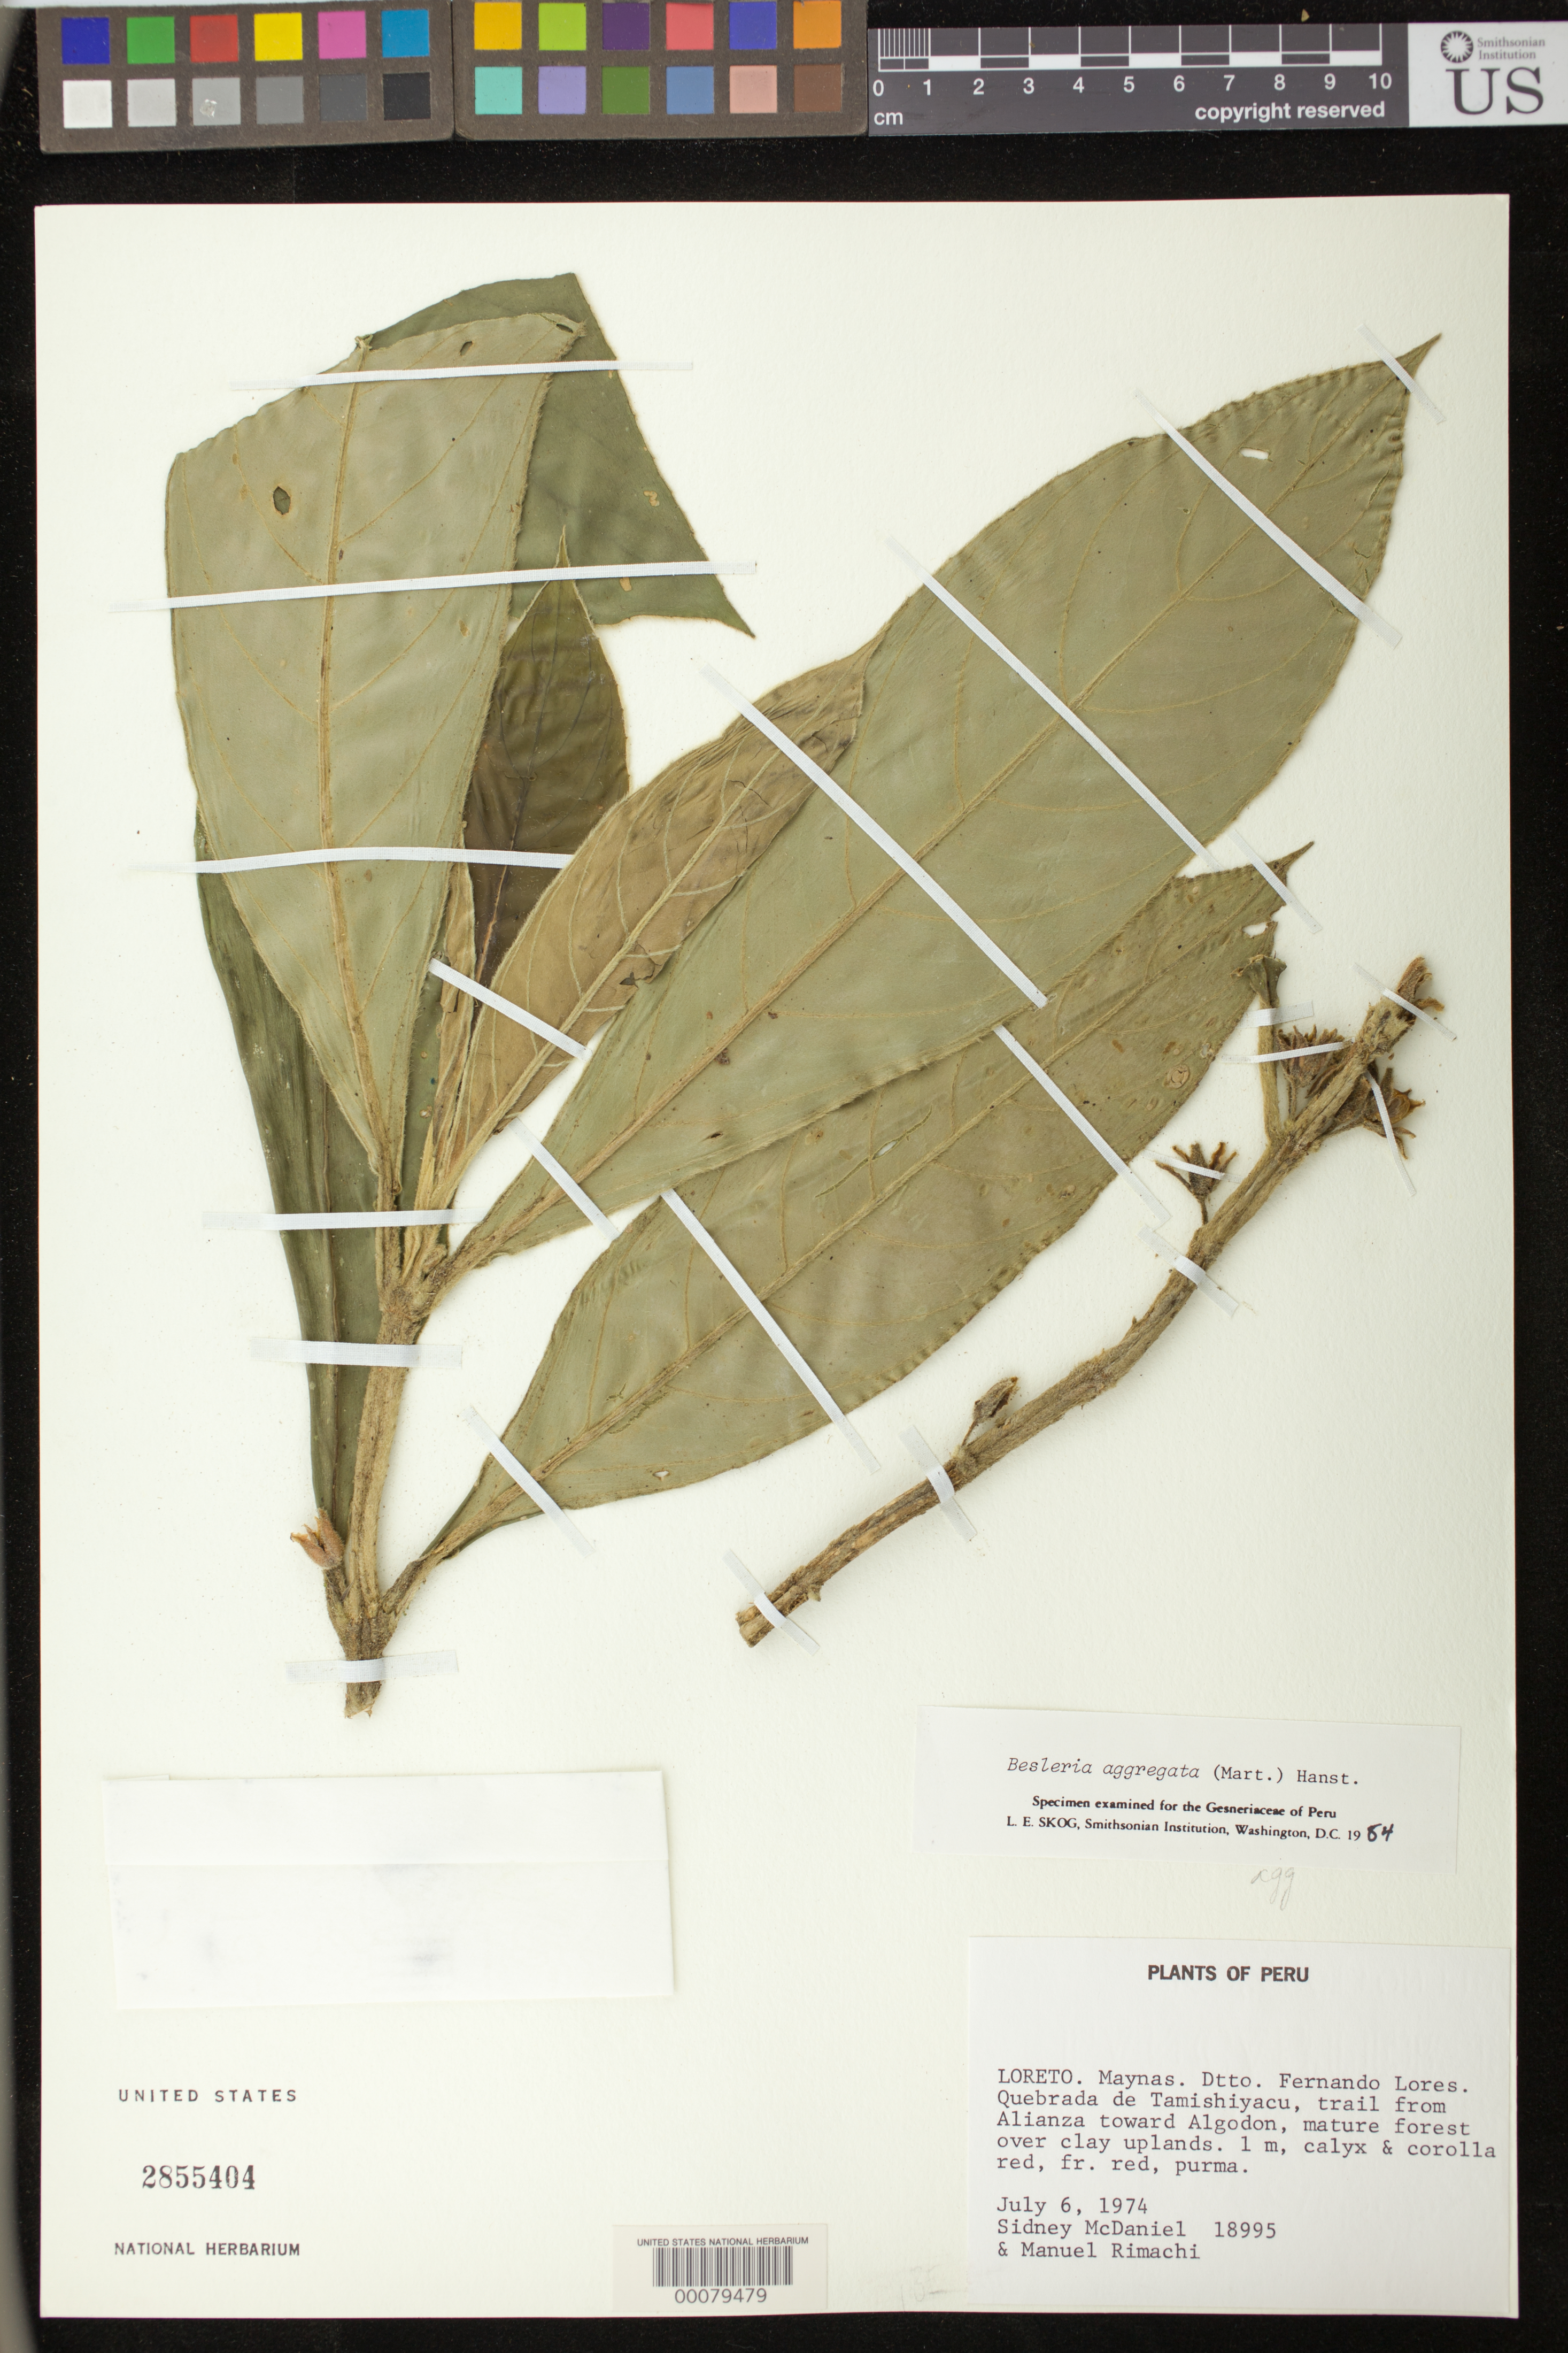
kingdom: Plantae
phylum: Tracheophyta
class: Magnoliopsida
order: Lamiales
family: Gesneriaceae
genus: Besleria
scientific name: Besleria aggregata var. aggregata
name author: (Mart.) Hanst.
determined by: Skog, Laurence E.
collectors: S. McDaniel & M. Rimachi Y.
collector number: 18995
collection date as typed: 06 Jul 1974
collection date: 1974-07-06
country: Peru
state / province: Loreto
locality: Prov. Maynas; Dtto. Fernando Lores, Quebrada de Tamishiyacu, trail from Alianza toward Algodon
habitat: Mature forest over clay uplands; purma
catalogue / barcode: US 2855404